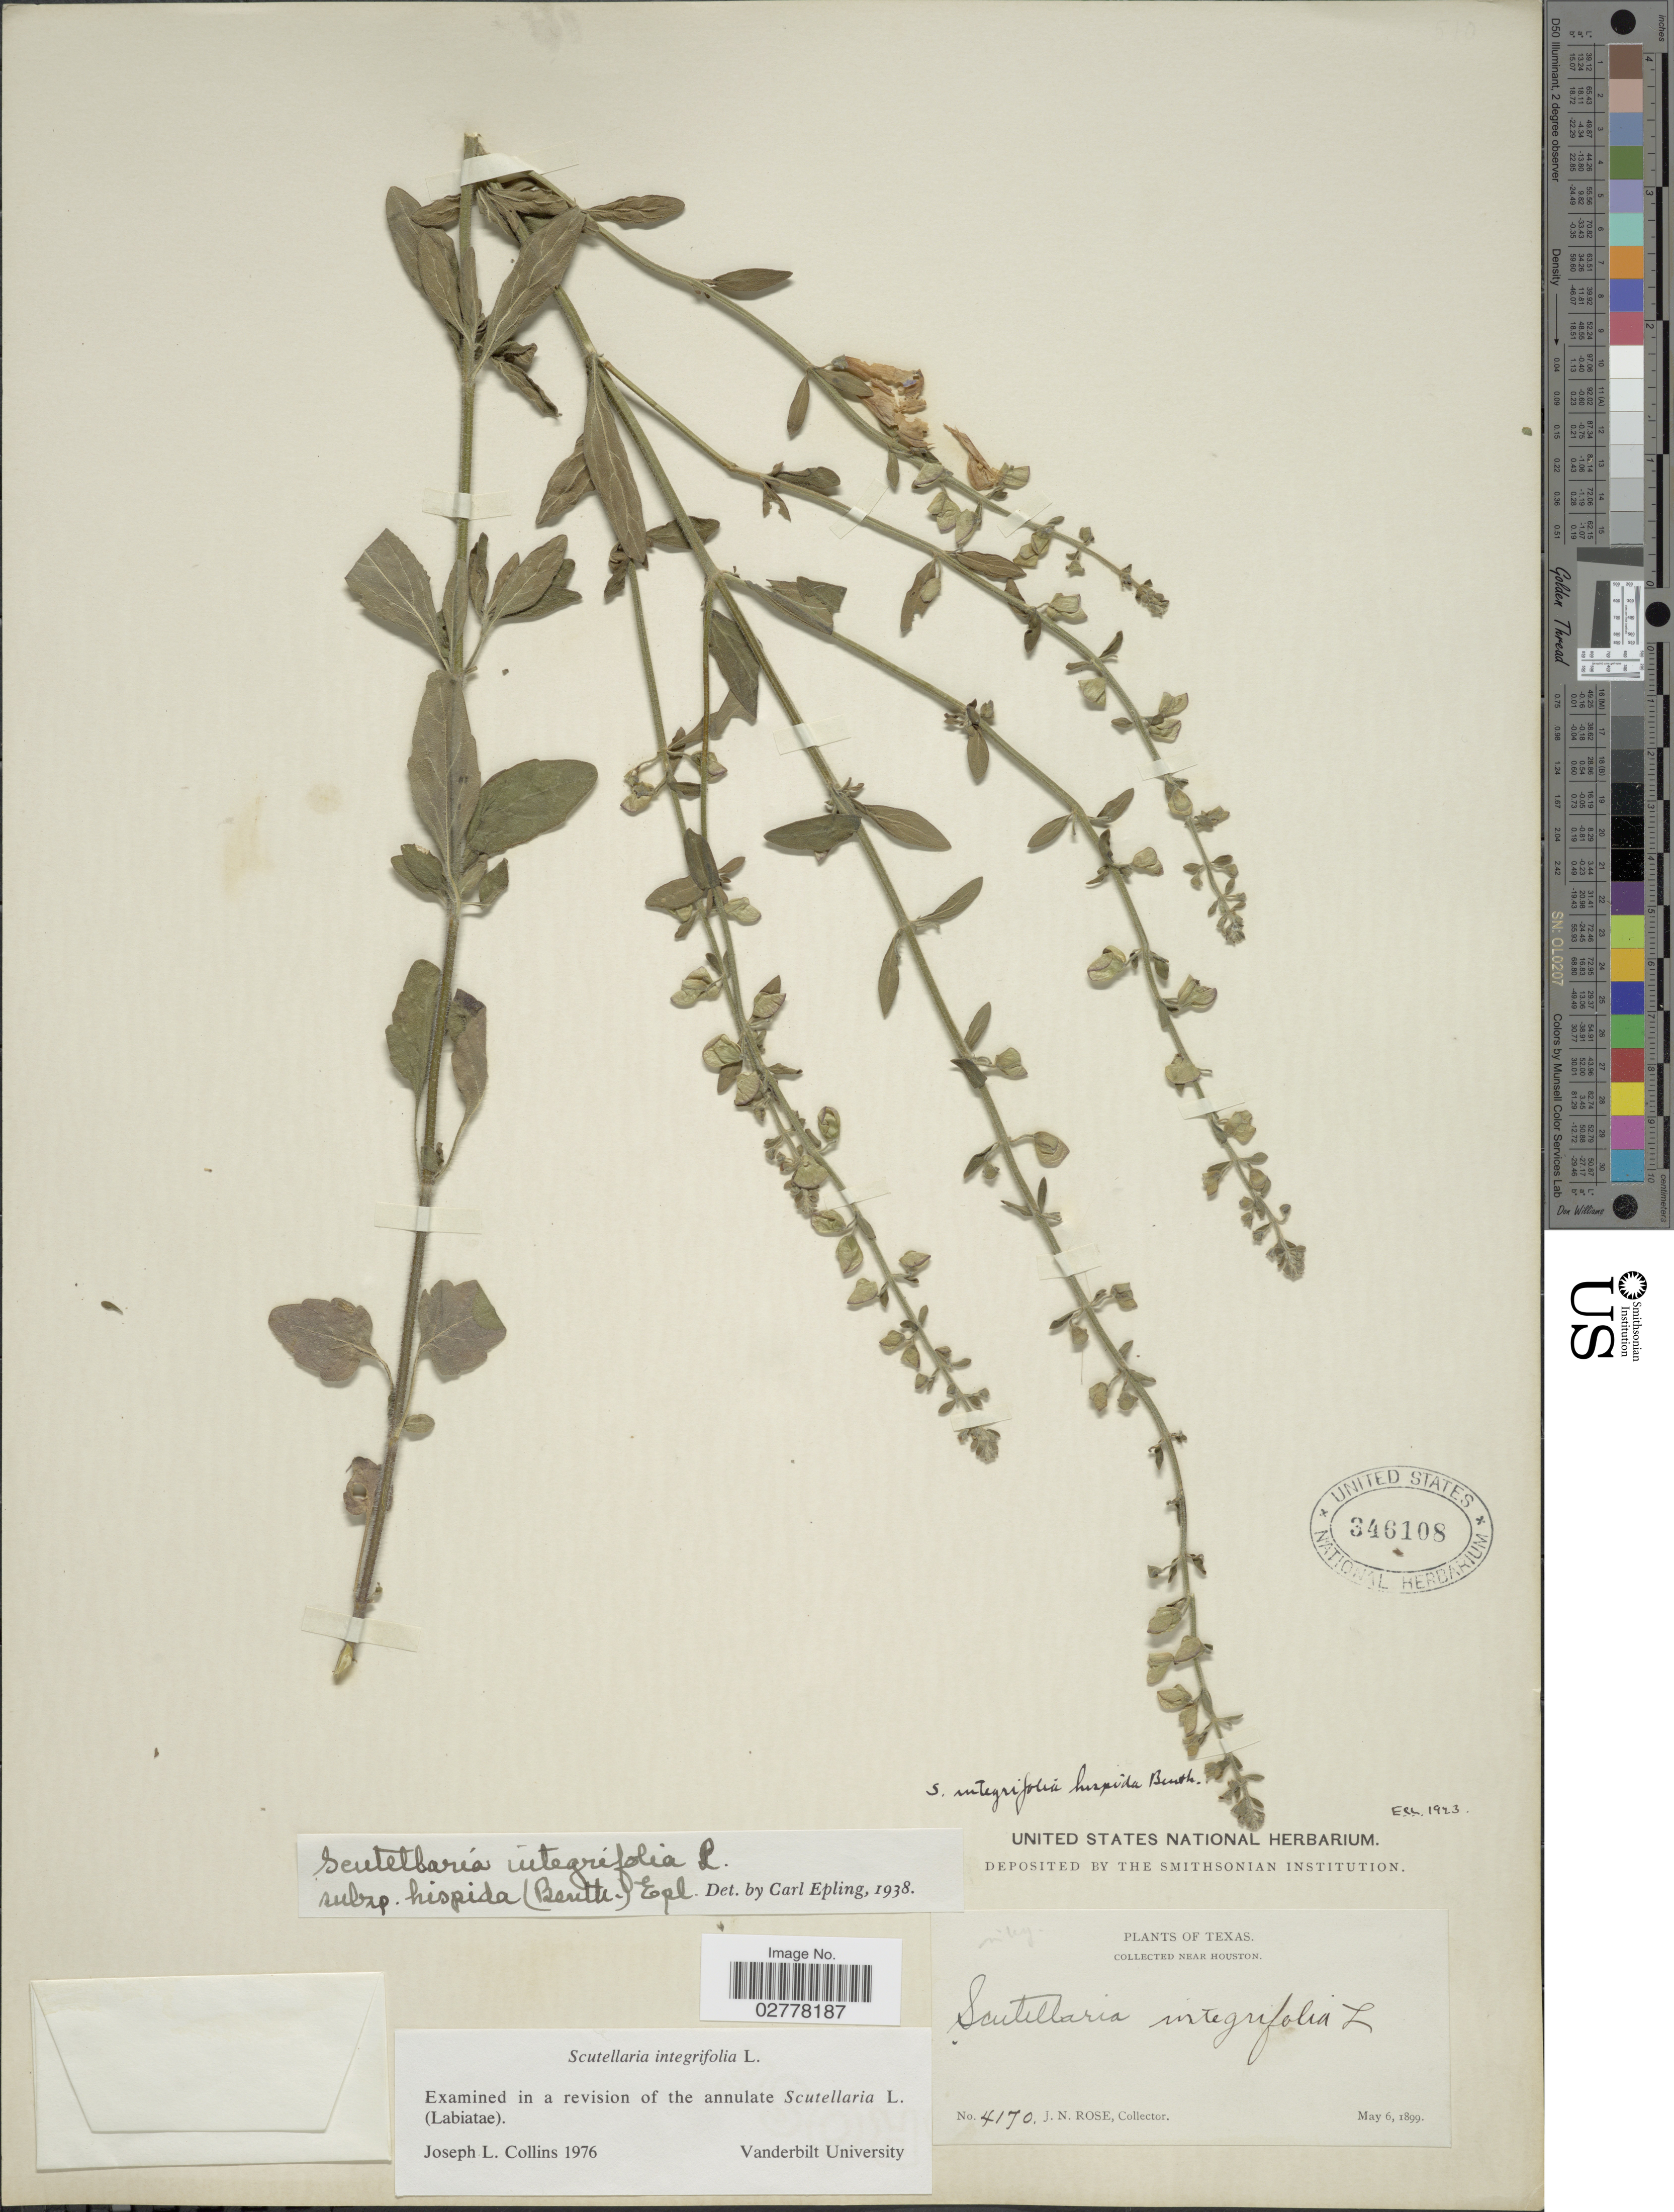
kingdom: Plantae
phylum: Tracheophyta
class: Magnoliopsida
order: Lamiales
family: Lamiaceae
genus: Scutellaria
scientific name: Scutellaria integrifolia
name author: L.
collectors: J. N. Rose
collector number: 4170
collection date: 1899-05-06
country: United States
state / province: Texas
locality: Near Houston.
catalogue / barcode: US 346108